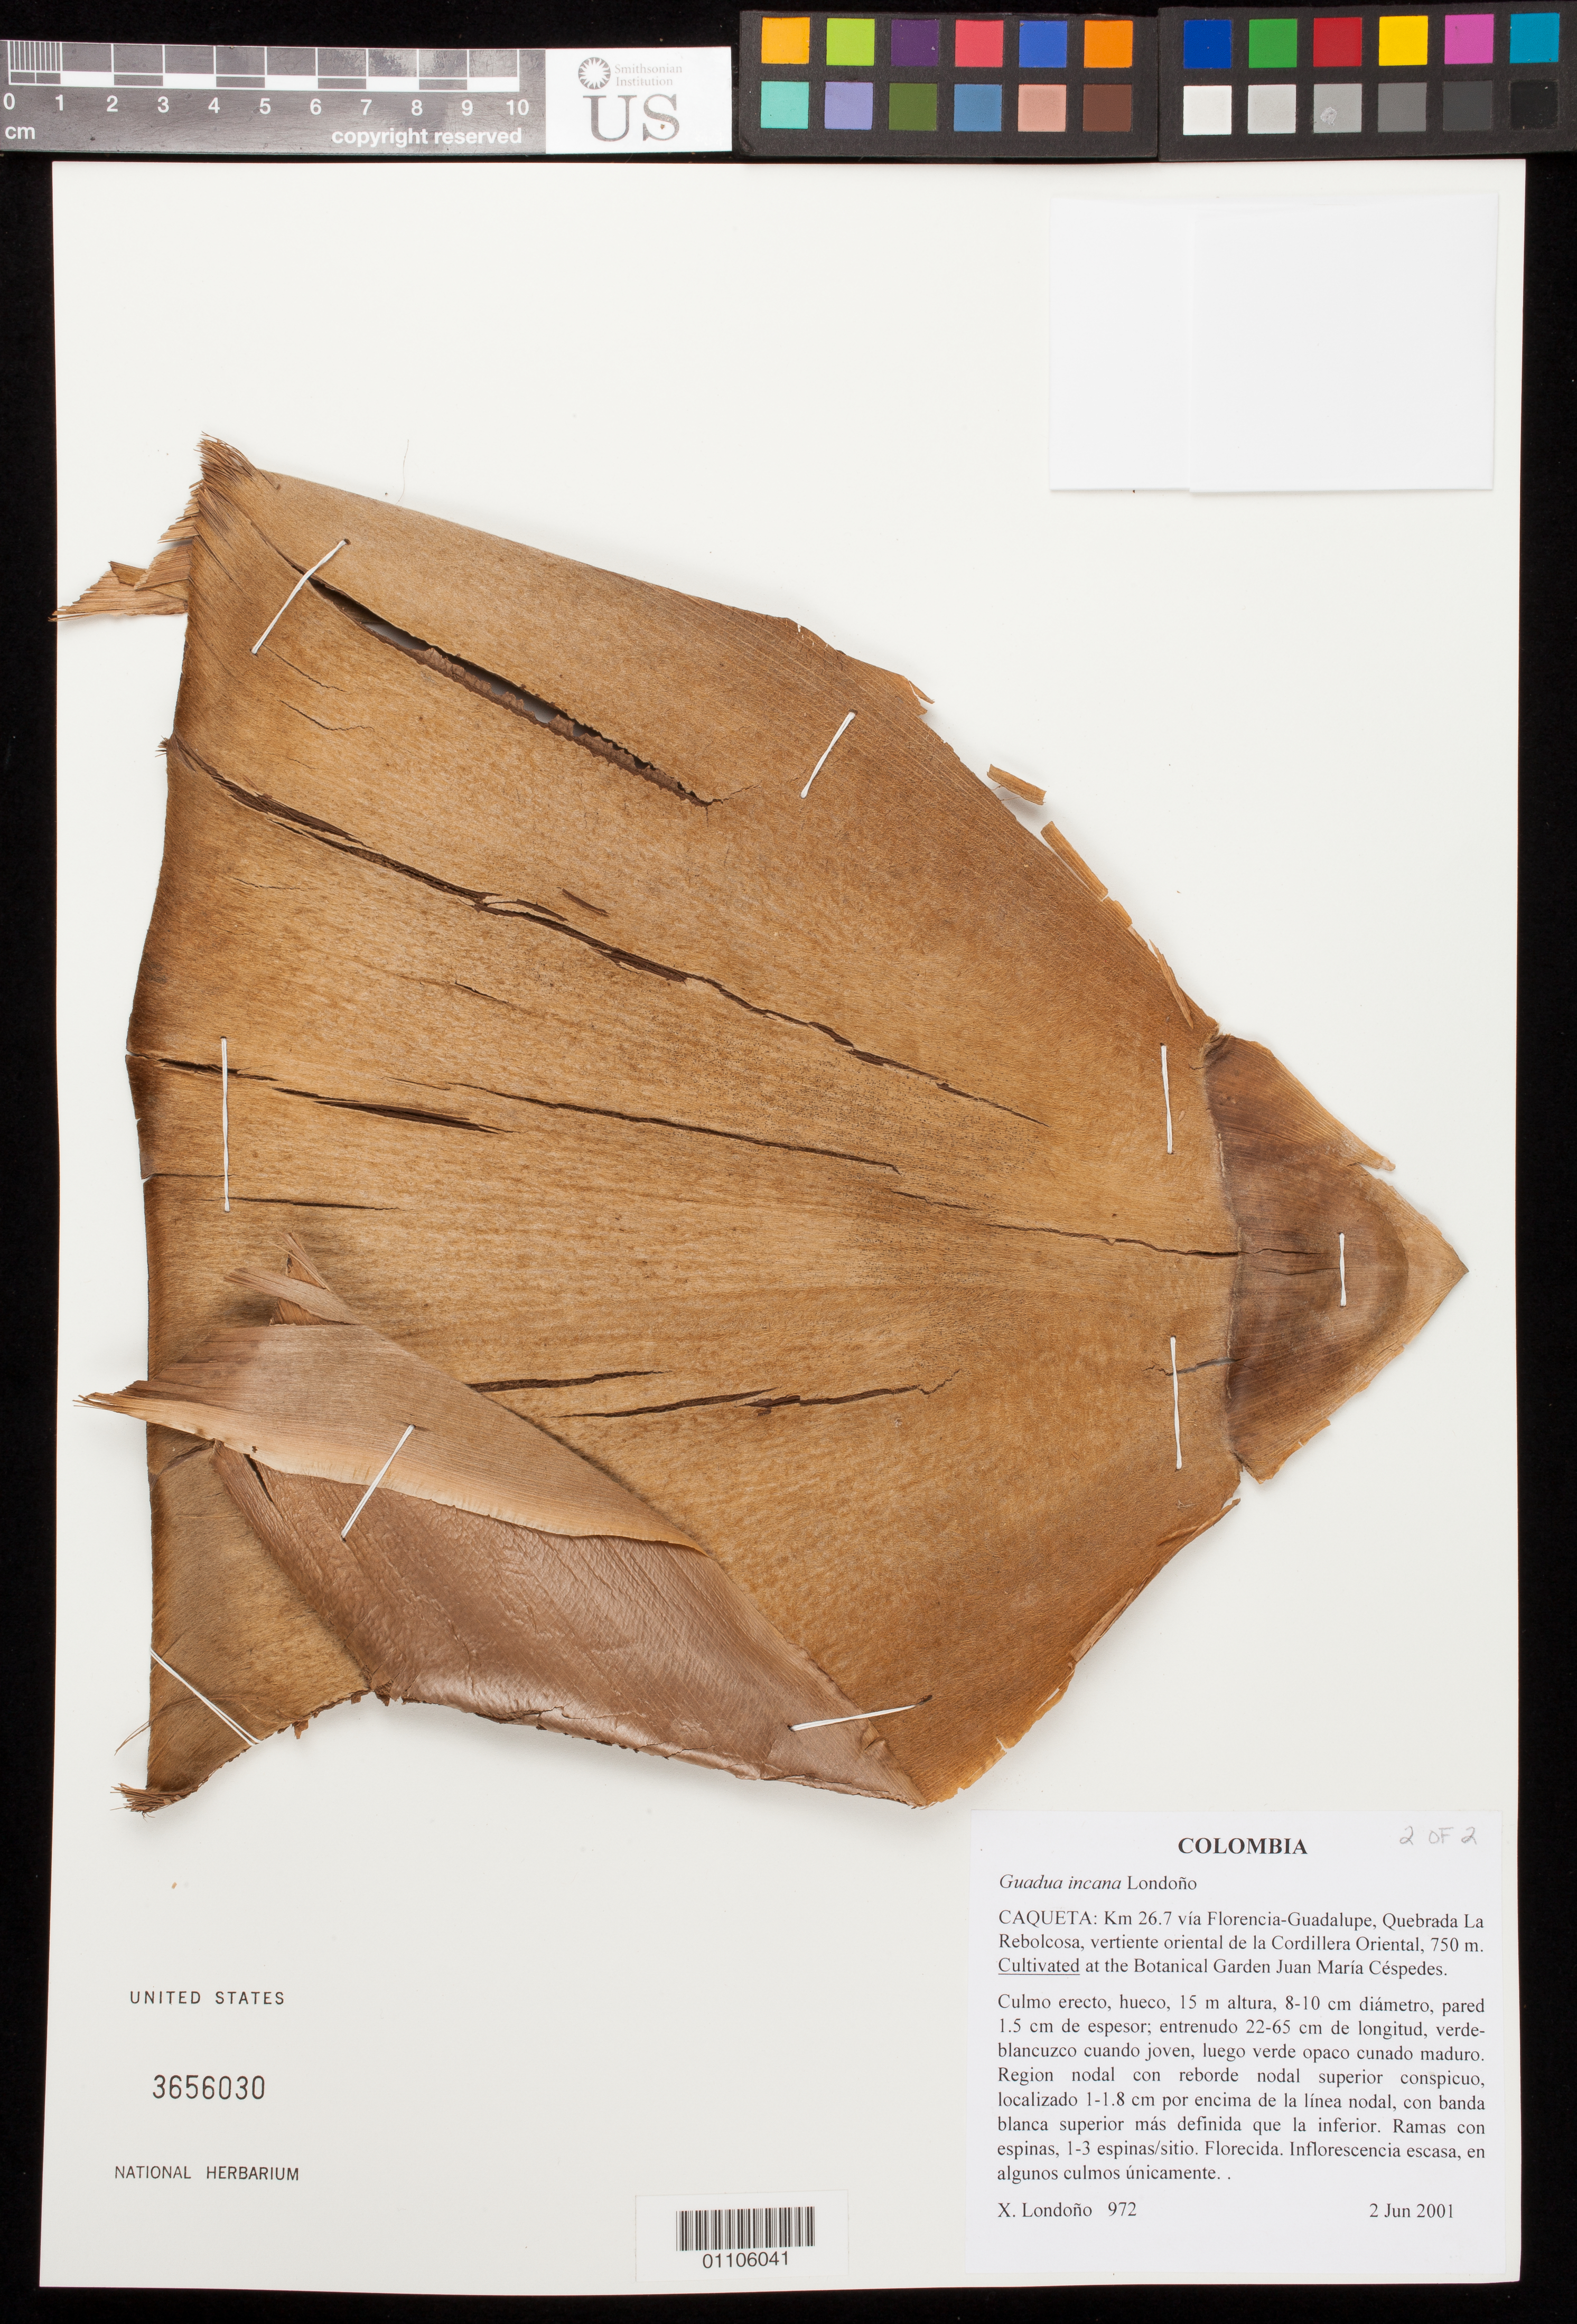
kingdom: Plantae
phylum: Tracheophyta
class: Liliopsida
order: Poales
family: Poaceae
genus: Guadua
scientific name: Guadua incana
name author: Londoño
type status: Isotype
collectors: X. Londoño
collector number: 972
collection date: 2001-06-02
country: Colombia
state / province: Caquetá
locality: Caqueta: Km 26.7 vía Florencia-Guadalupe, Quebrada La Rebolcosa, vertiente oriental de la Cordillera Oriental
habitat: Cultivated at the Botanical Garden Juan María Céspedes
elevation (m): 750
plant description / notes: Cultivated at the Botanical Garden Juan María Céspedes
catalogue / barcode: US 3656030